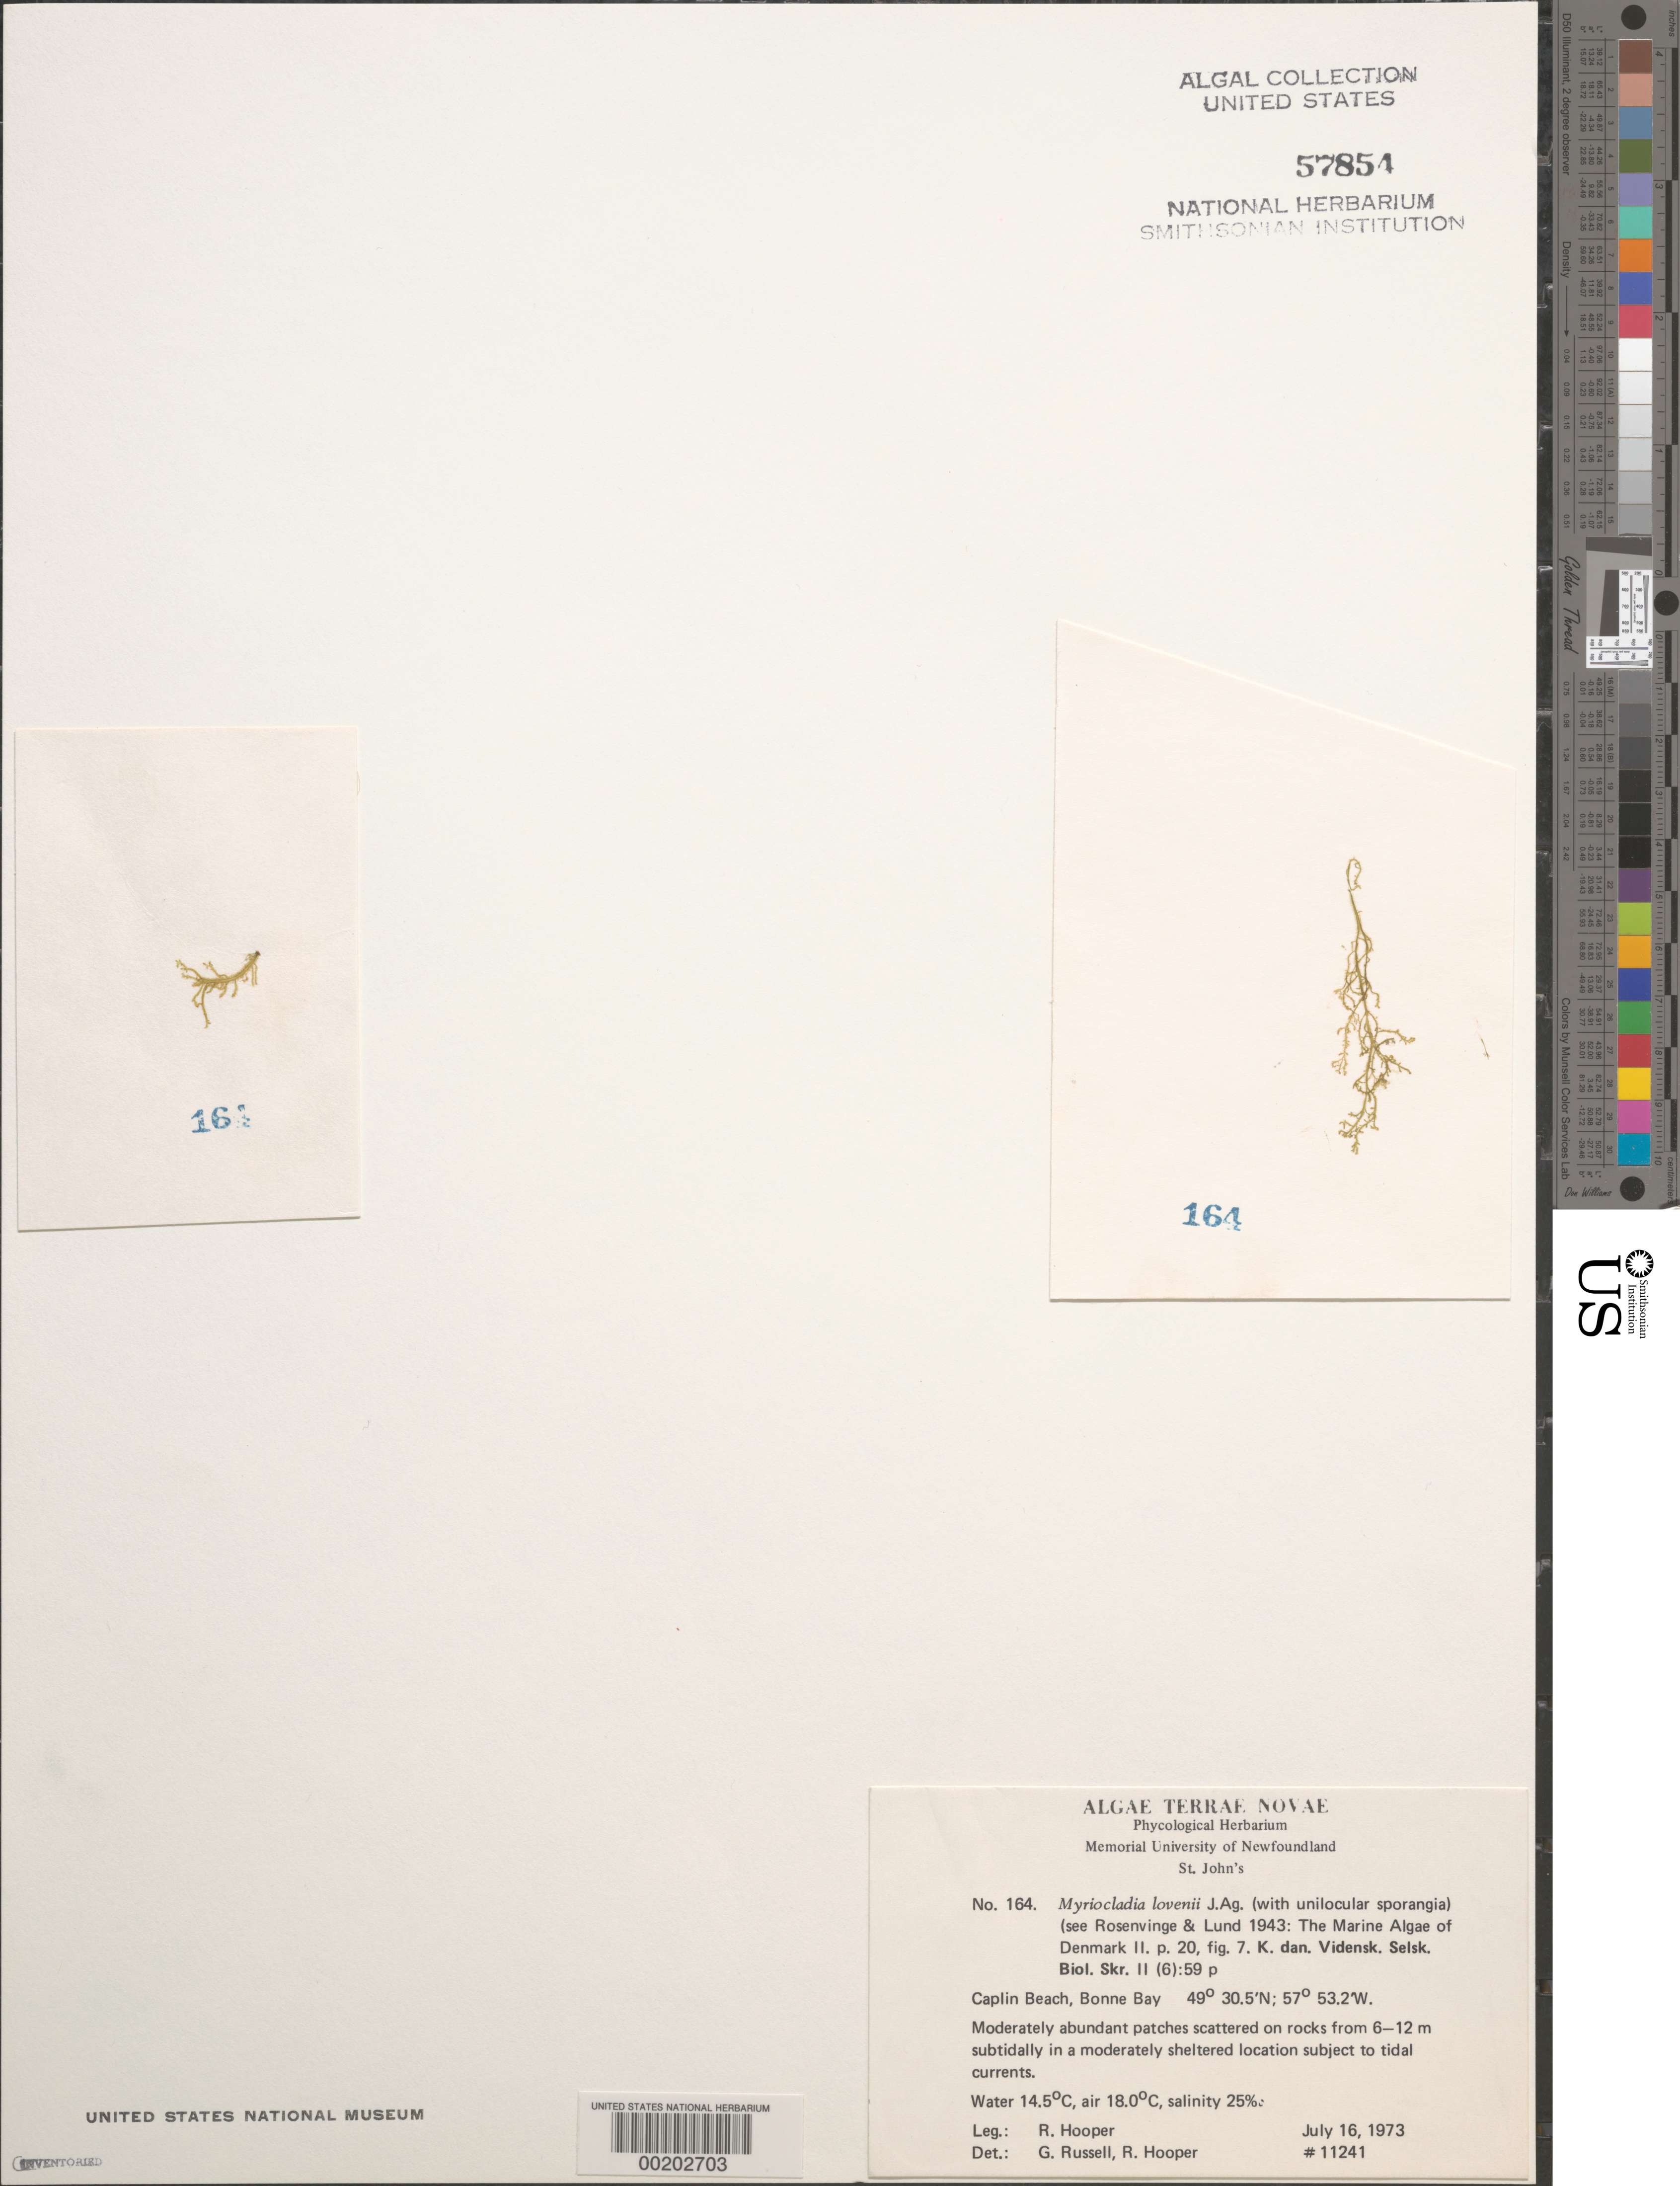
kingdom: Chromista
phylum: Ochrophyta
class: Phaeophyceae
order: Ectocarpales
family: Chordariaceae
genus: Myriocladia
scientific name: Myriocladia lovenii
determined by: Russell, G. E.; Hooper, R. G.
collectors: R. G. Hooper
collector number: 11241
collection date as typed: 16 Jul 1973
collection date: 1973-07-16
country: Canada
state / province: Newfoundland and Labrador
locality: Caplin Beach, Bonne Bay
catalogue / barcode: US 57854